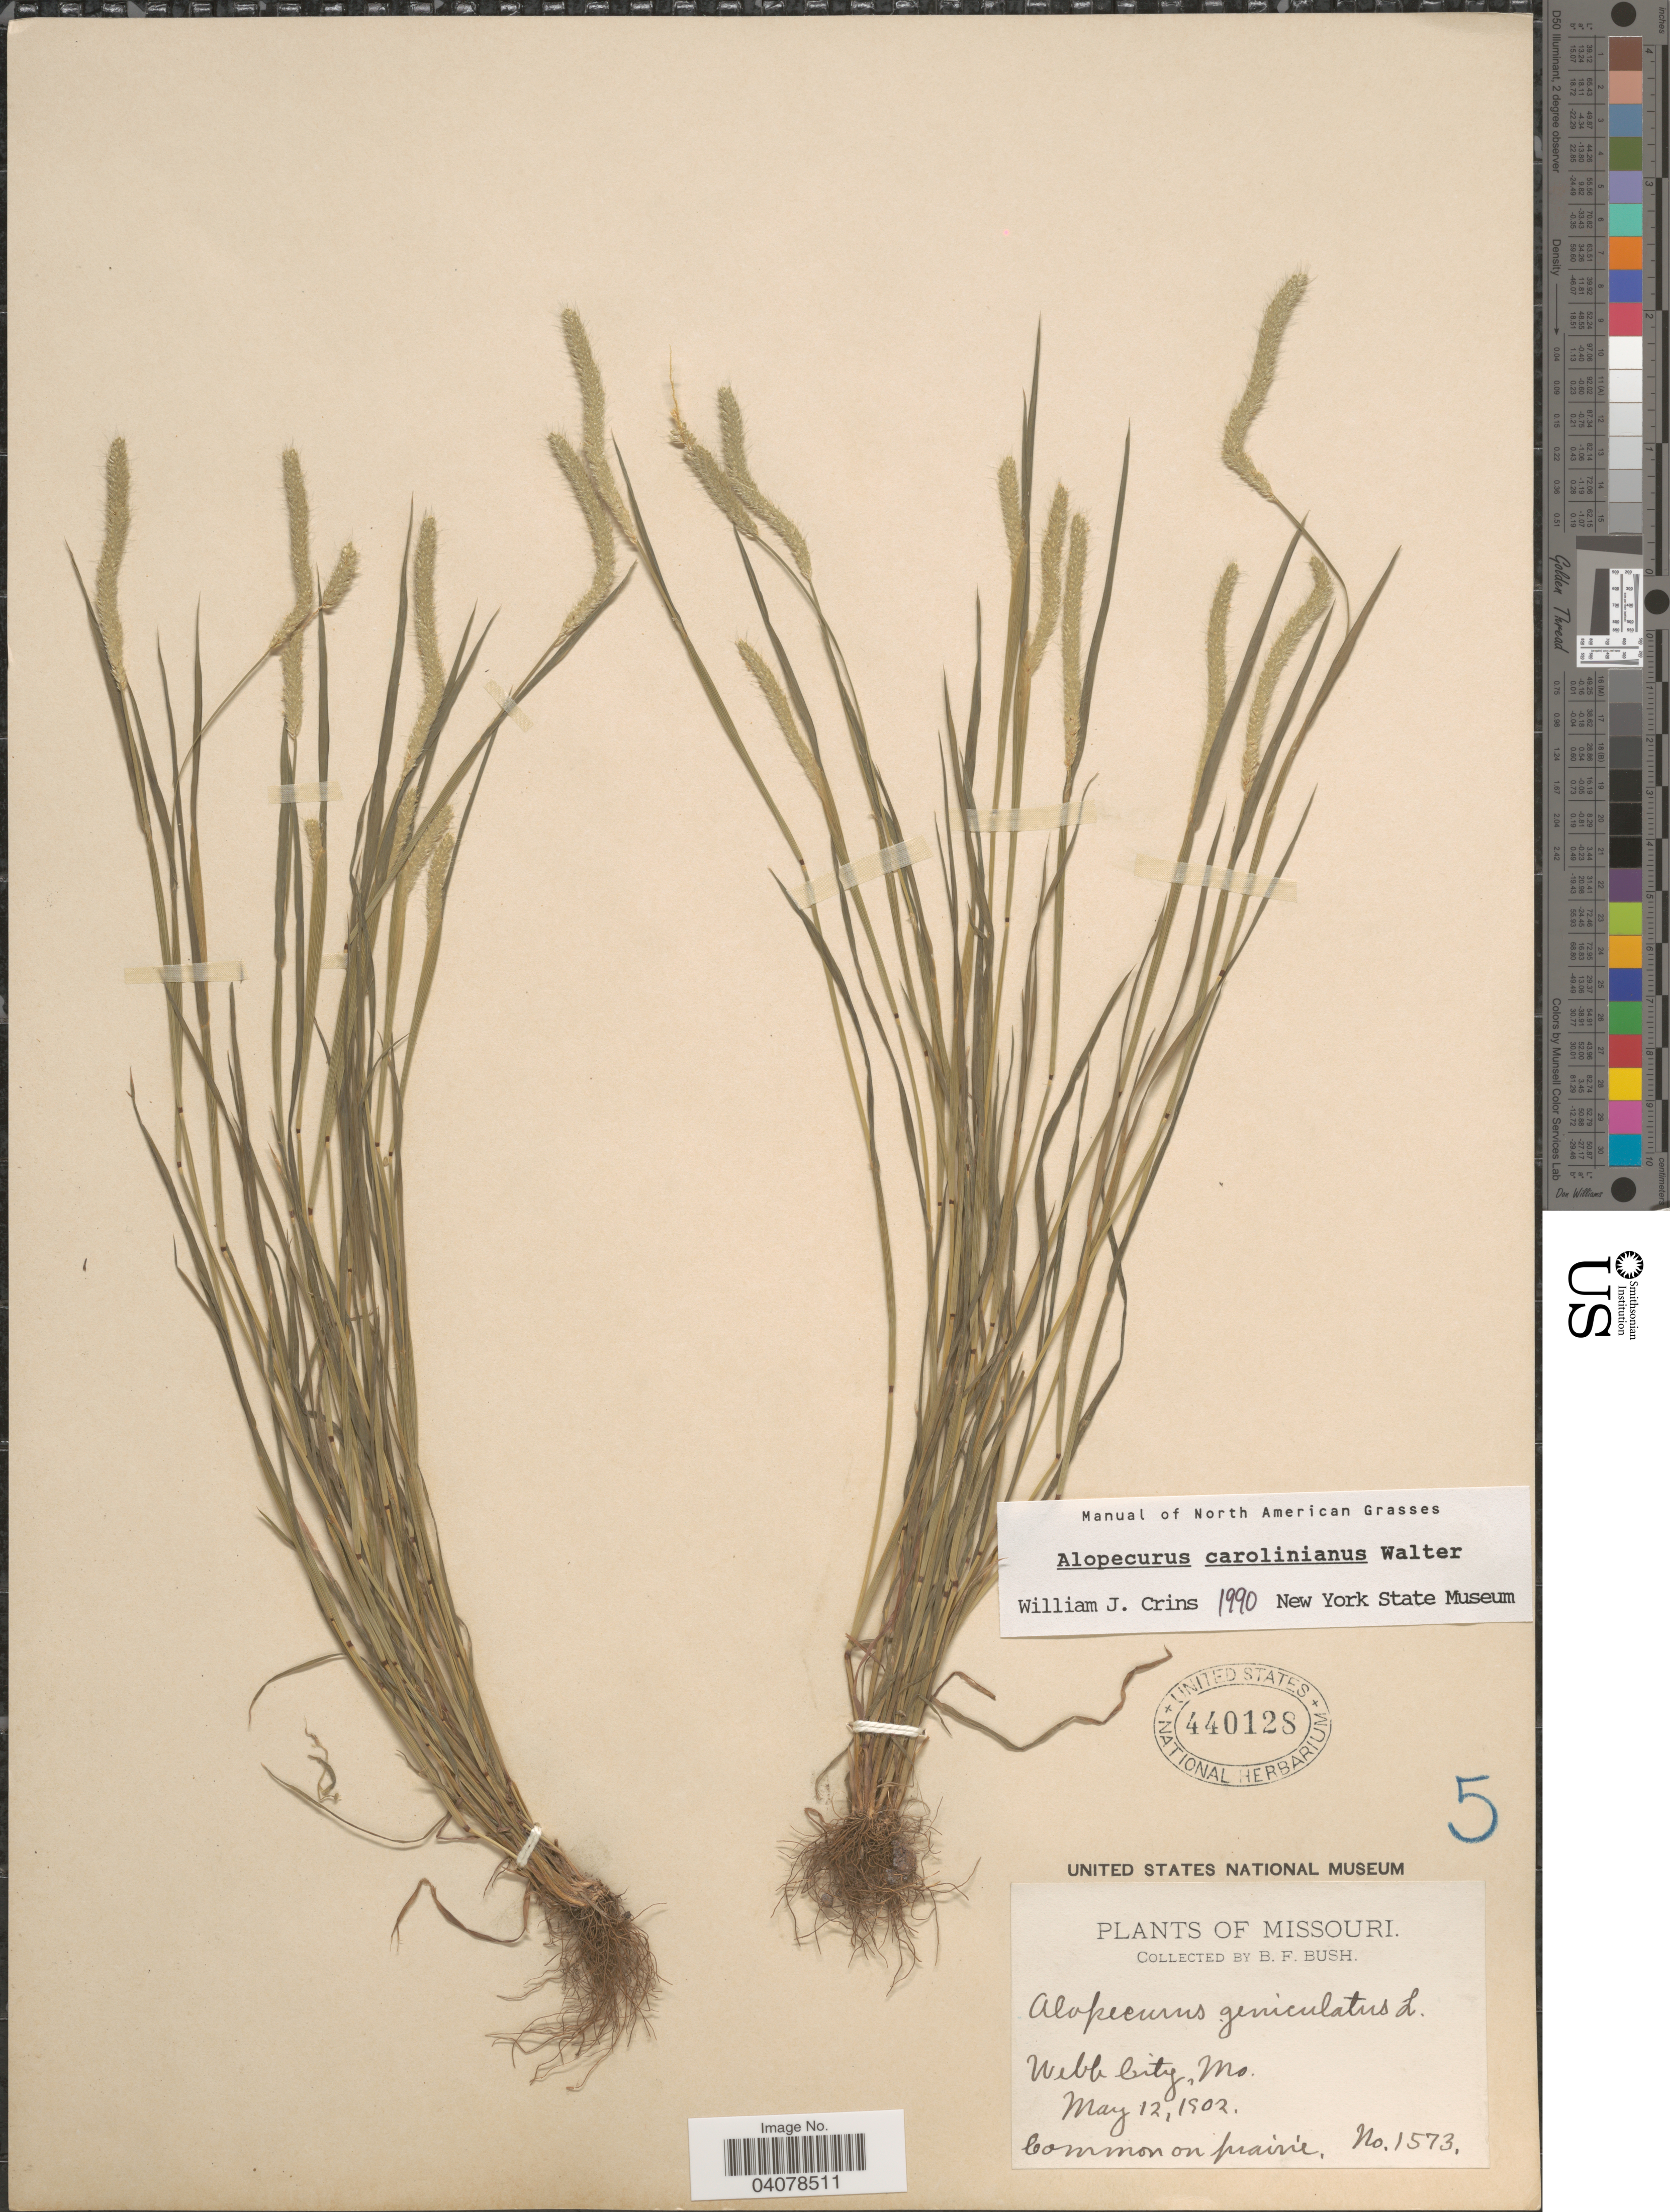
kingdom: Plantae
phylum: Tracheophyta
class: Liliopsida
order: Poales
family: Poaceae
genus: Alopecurus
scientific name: Alopecurus aequalis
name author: Sobol.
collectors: B. F. Bush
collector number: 1573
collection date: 1902-05-12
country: United States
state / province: Missouri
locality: Webb City, Common on prairie.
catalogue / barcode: US 440128